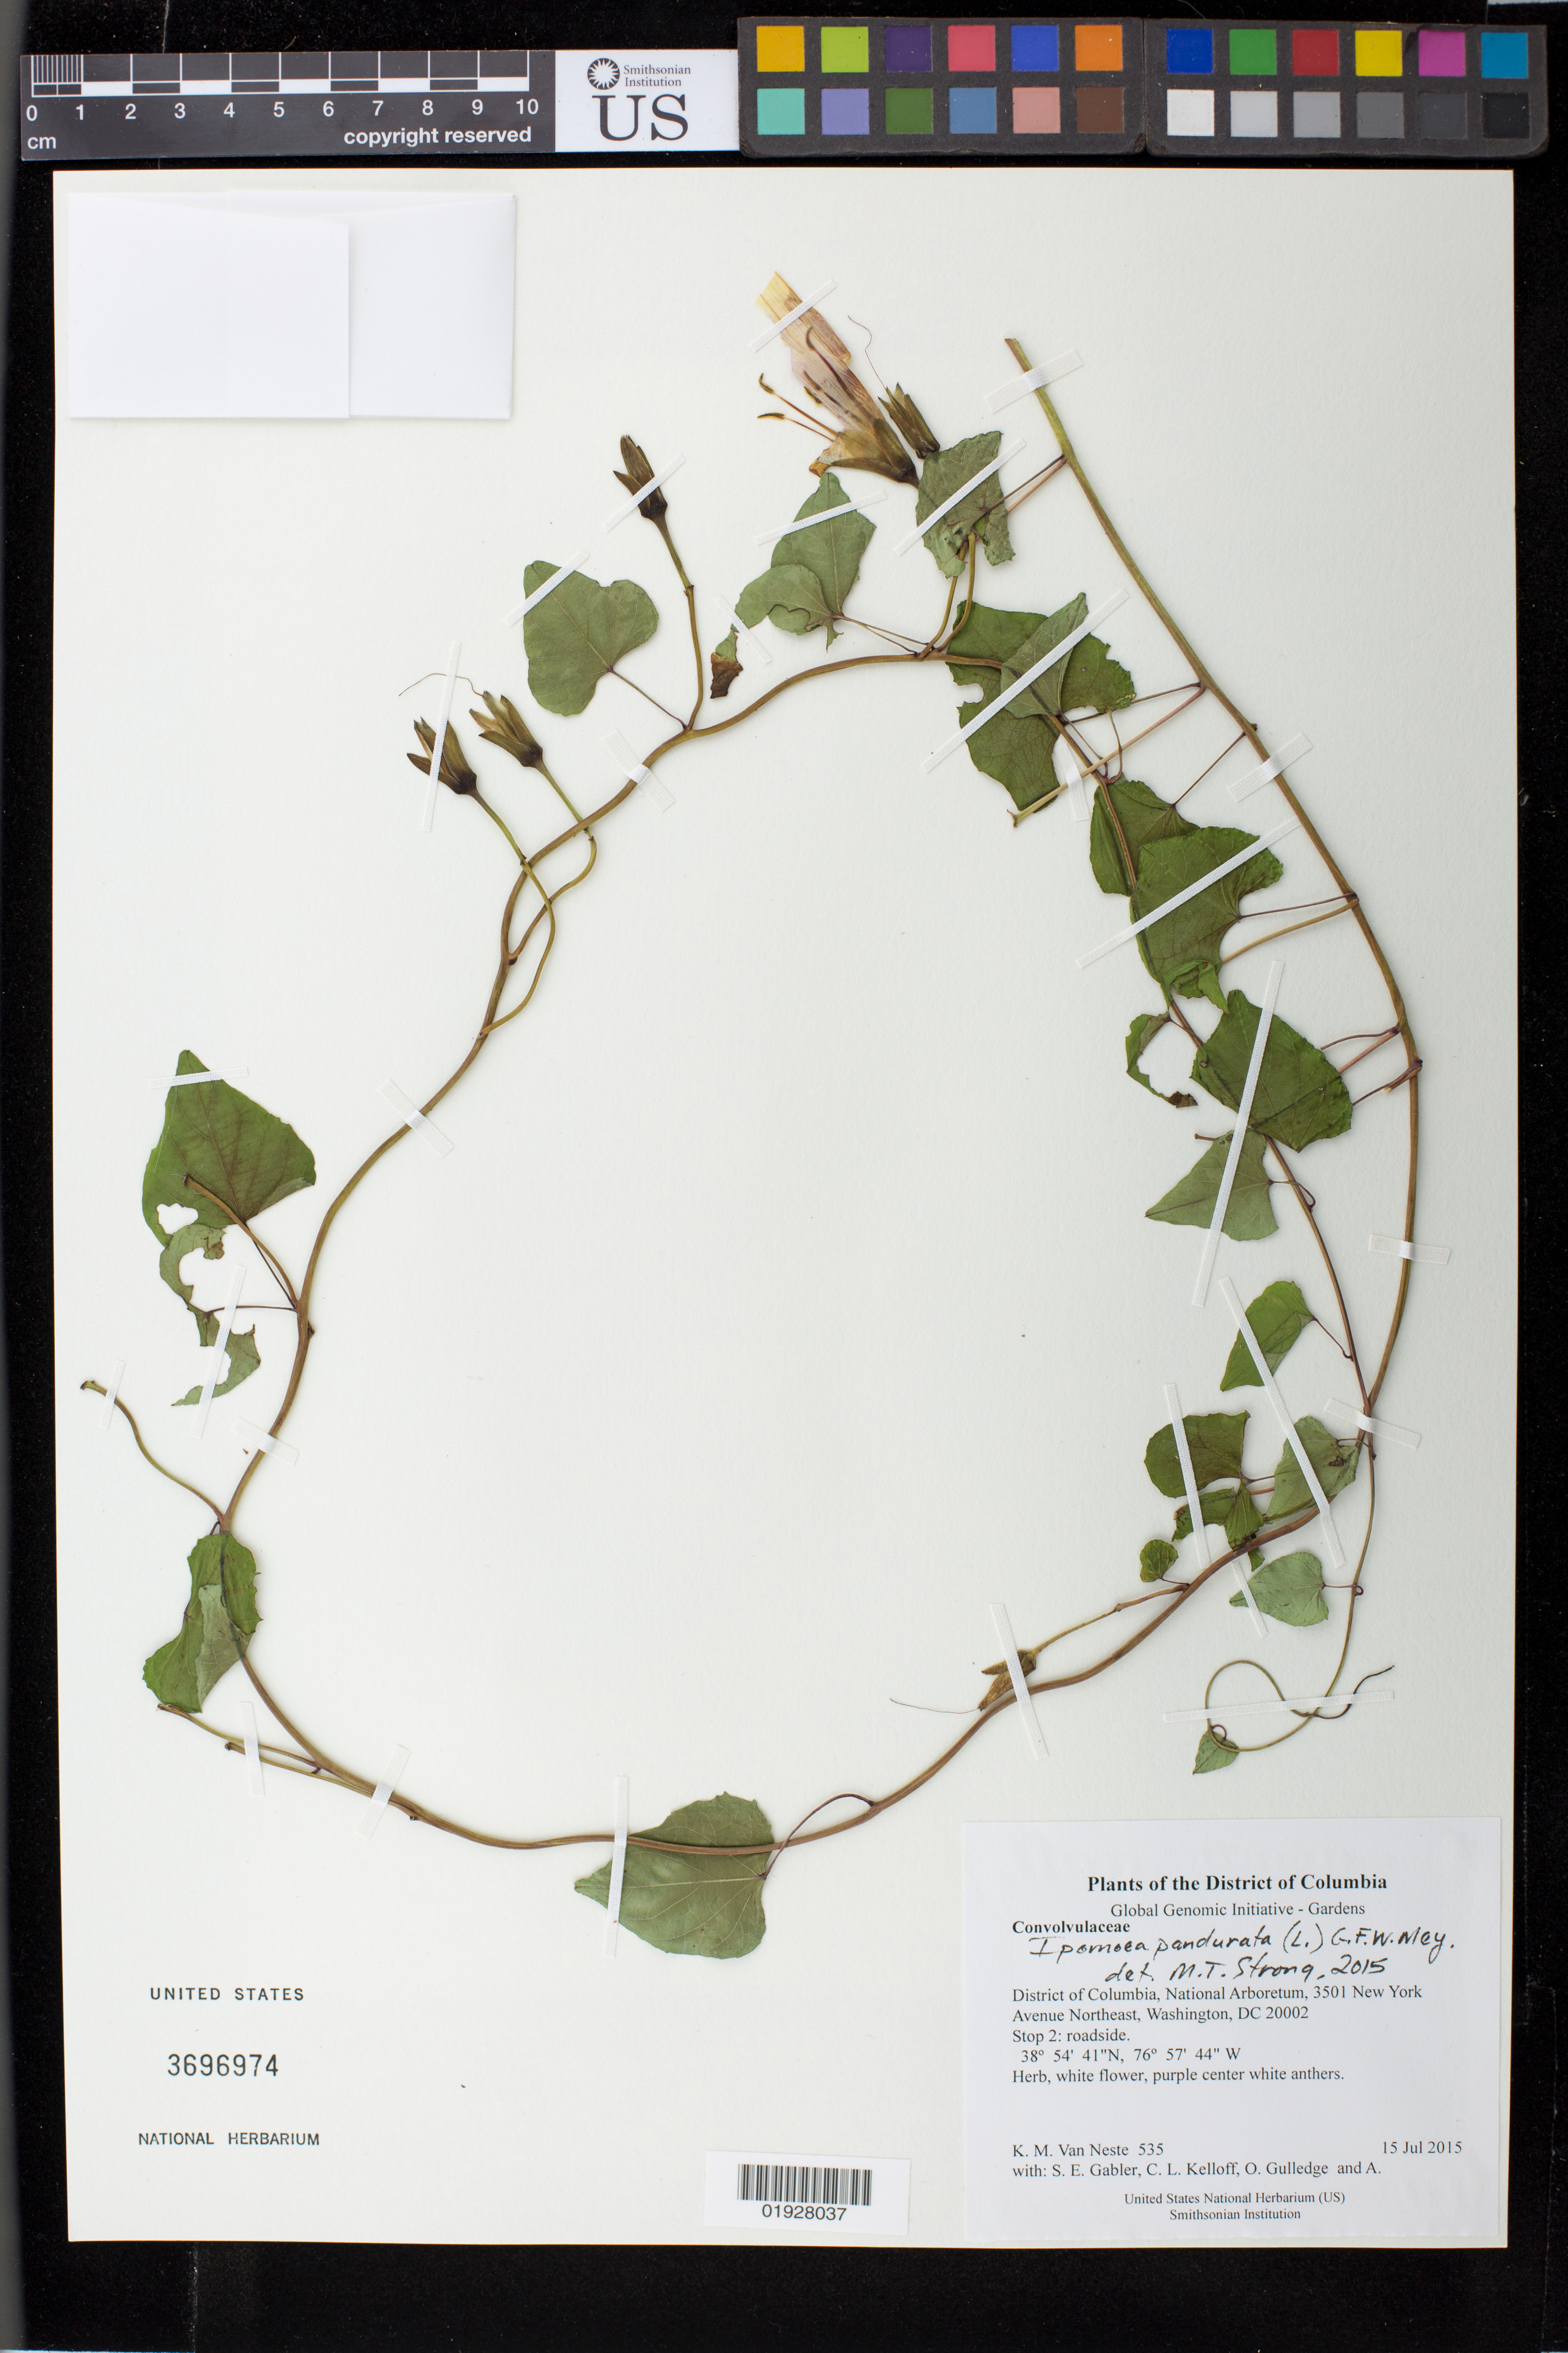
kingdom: Plantae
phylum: Tracheophyta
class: Magnoliopsida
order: Solanales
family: Convolvulaceae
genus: Ipomoea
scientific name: Ipomoea pandurata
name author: (L.) G. Mey.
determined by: Strong, M. T., (US), Smithsonian Institution - National Museum of Natural History (UNITED STATES)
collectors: K. M. Van Neste, S. E. Gabler, C. L. Kelloff, O. Gulledge & A. Hill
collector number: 535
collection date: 2015-07-15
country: United States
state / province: District of Columbia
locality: National Arboretum, 3501 New York Avenue Northeast, Washington, DC 20002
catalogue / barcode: US 3696974